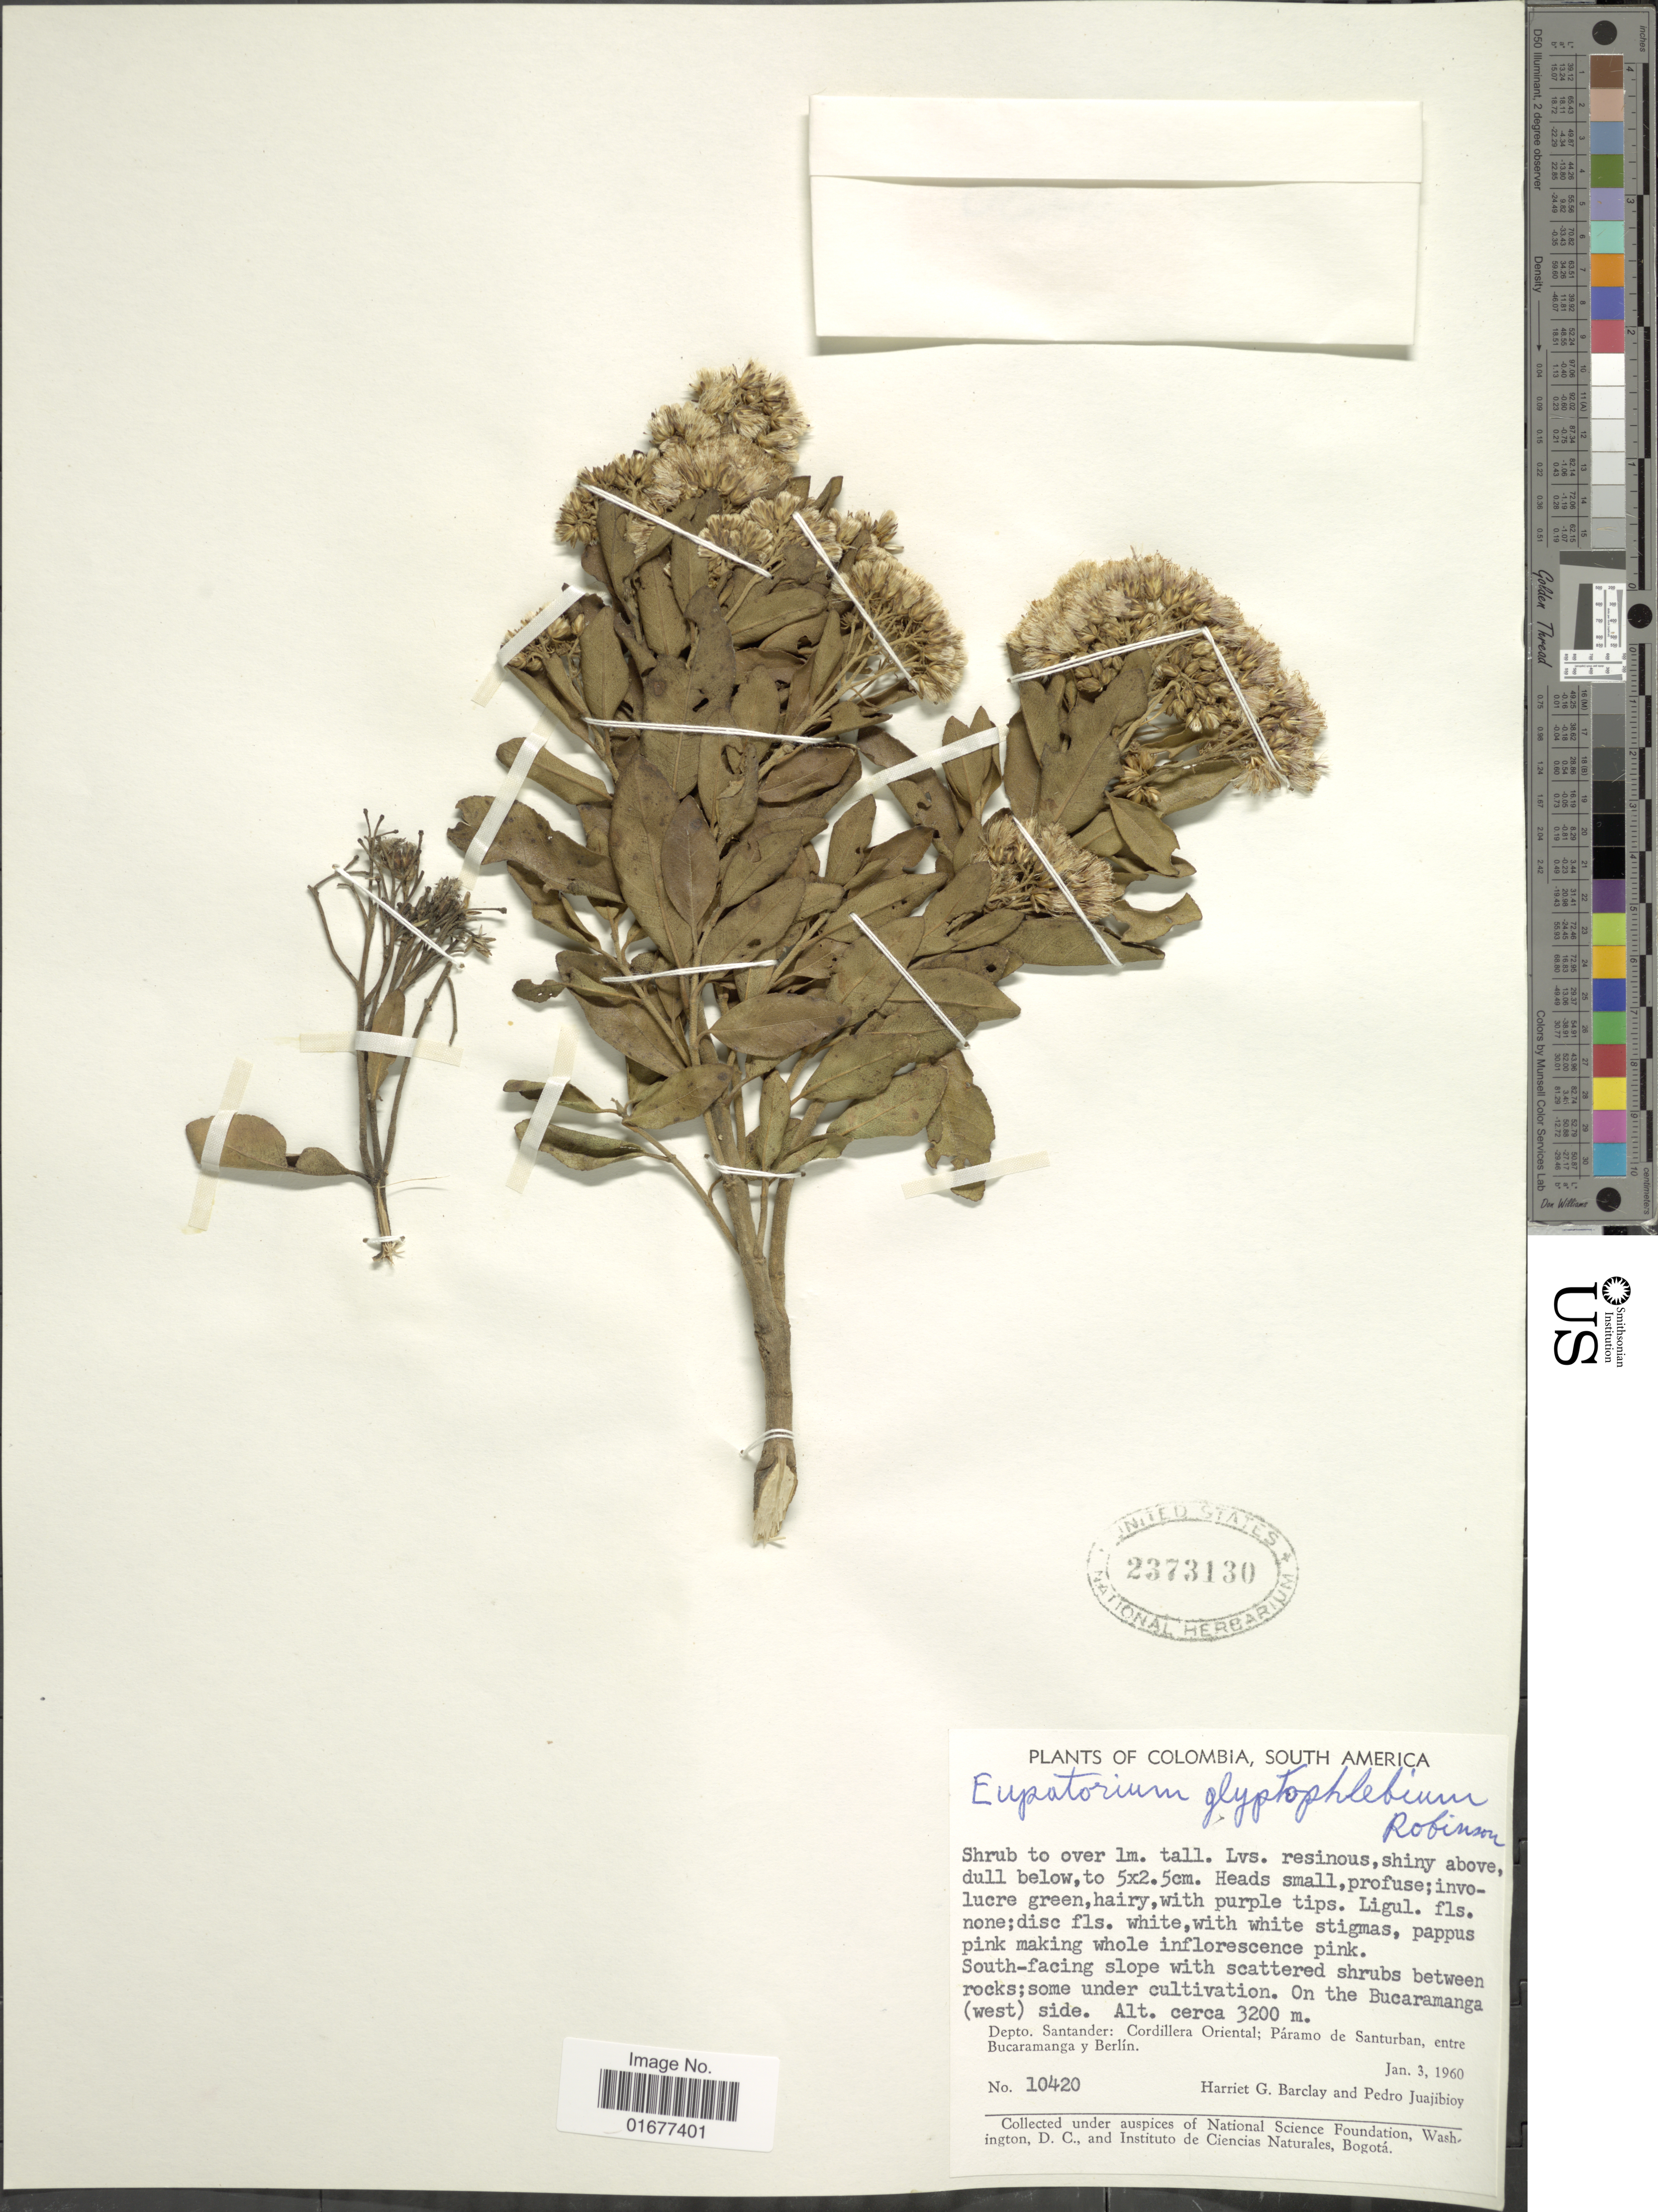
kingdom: Plantae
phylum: Tracheophyta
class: Magnoliopsida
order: Asterales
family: Asteraceae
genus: Ageratina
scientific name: Ageratina glyptophlebia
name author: (B.L. Rob.) R.M. King & H. Rob.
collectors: H. G. Barclay & P. Juajibioy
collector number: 10420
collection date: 1960-01-03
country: Colombia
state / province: Santander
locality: Cordillera Oriental; Paramo de Santurban, entre Bucaramanga y Berlin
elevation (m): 3200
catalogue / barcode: US 2373130